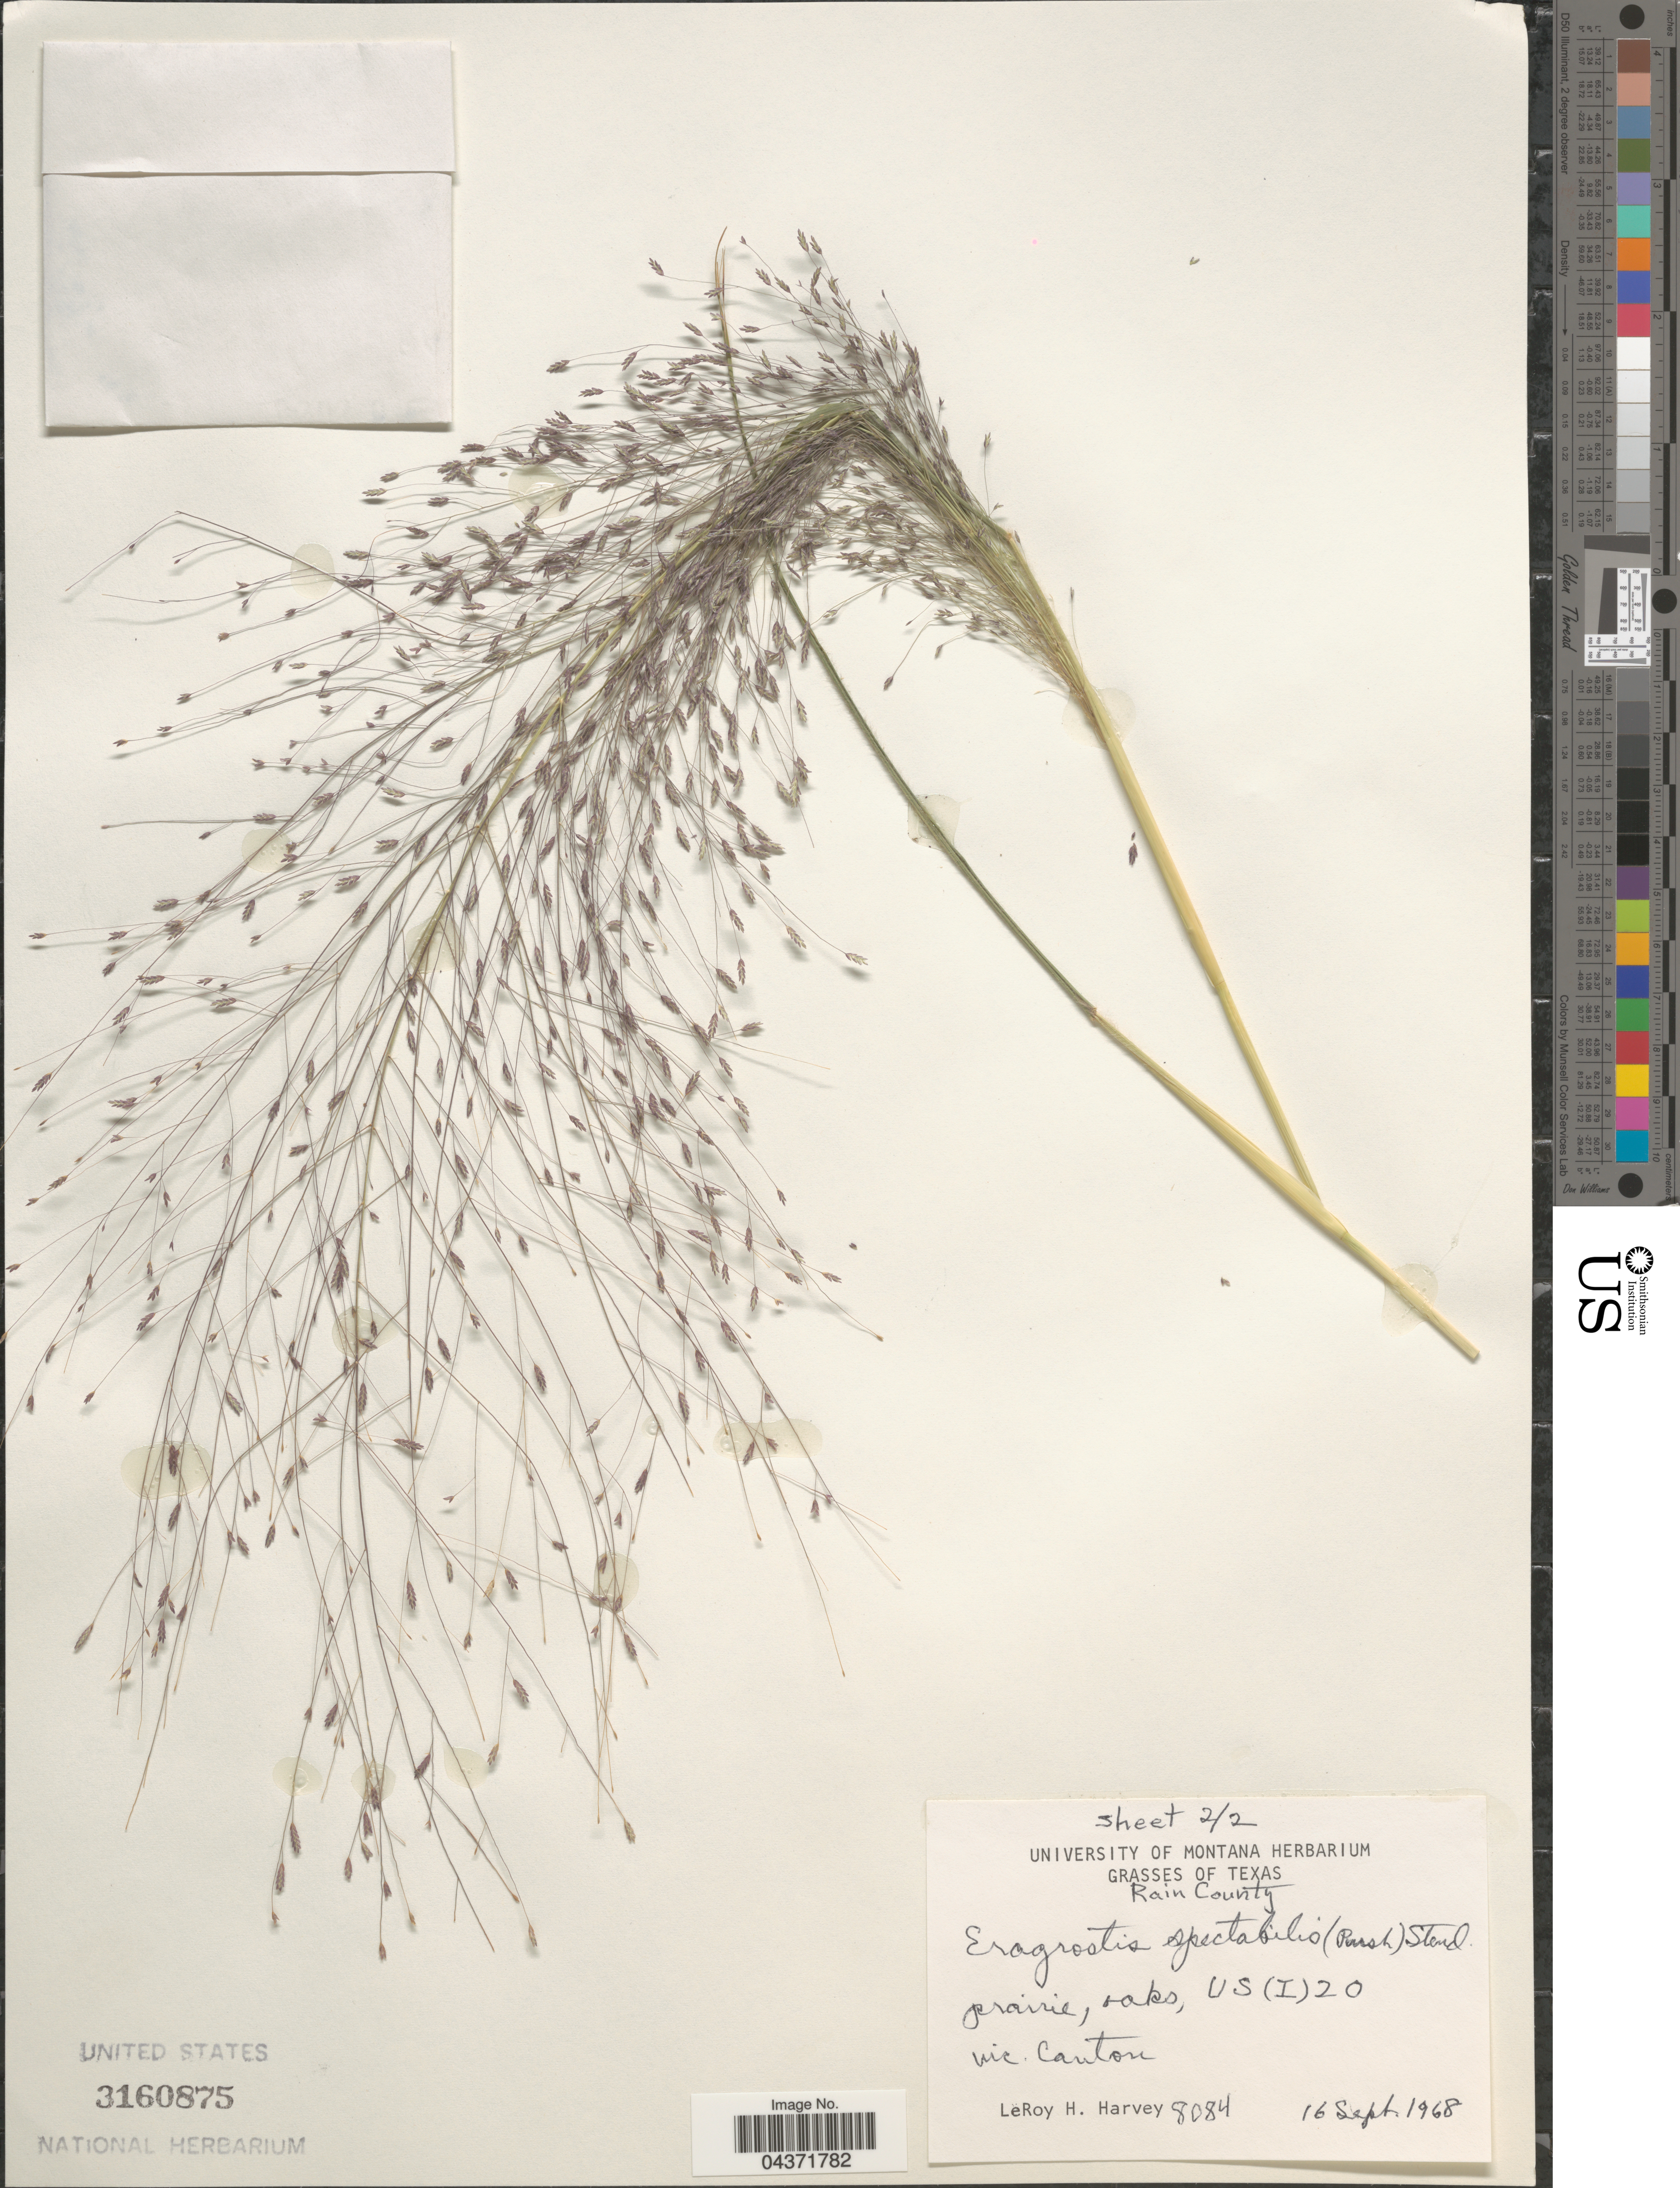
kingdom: Plantae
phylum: Tracheophyta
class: Liliopsida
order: Poales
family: Poaceae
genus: Eragrostis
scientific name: Eragrostis spectabilis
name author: (Pursh) Steud.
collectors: L. H. Harvey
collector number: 8084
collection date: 1968-09-16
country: United States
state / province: Texas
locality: Rain County. Prairie, oaks, US (I) 20. Vic. Canton.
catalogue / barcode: US 3160875